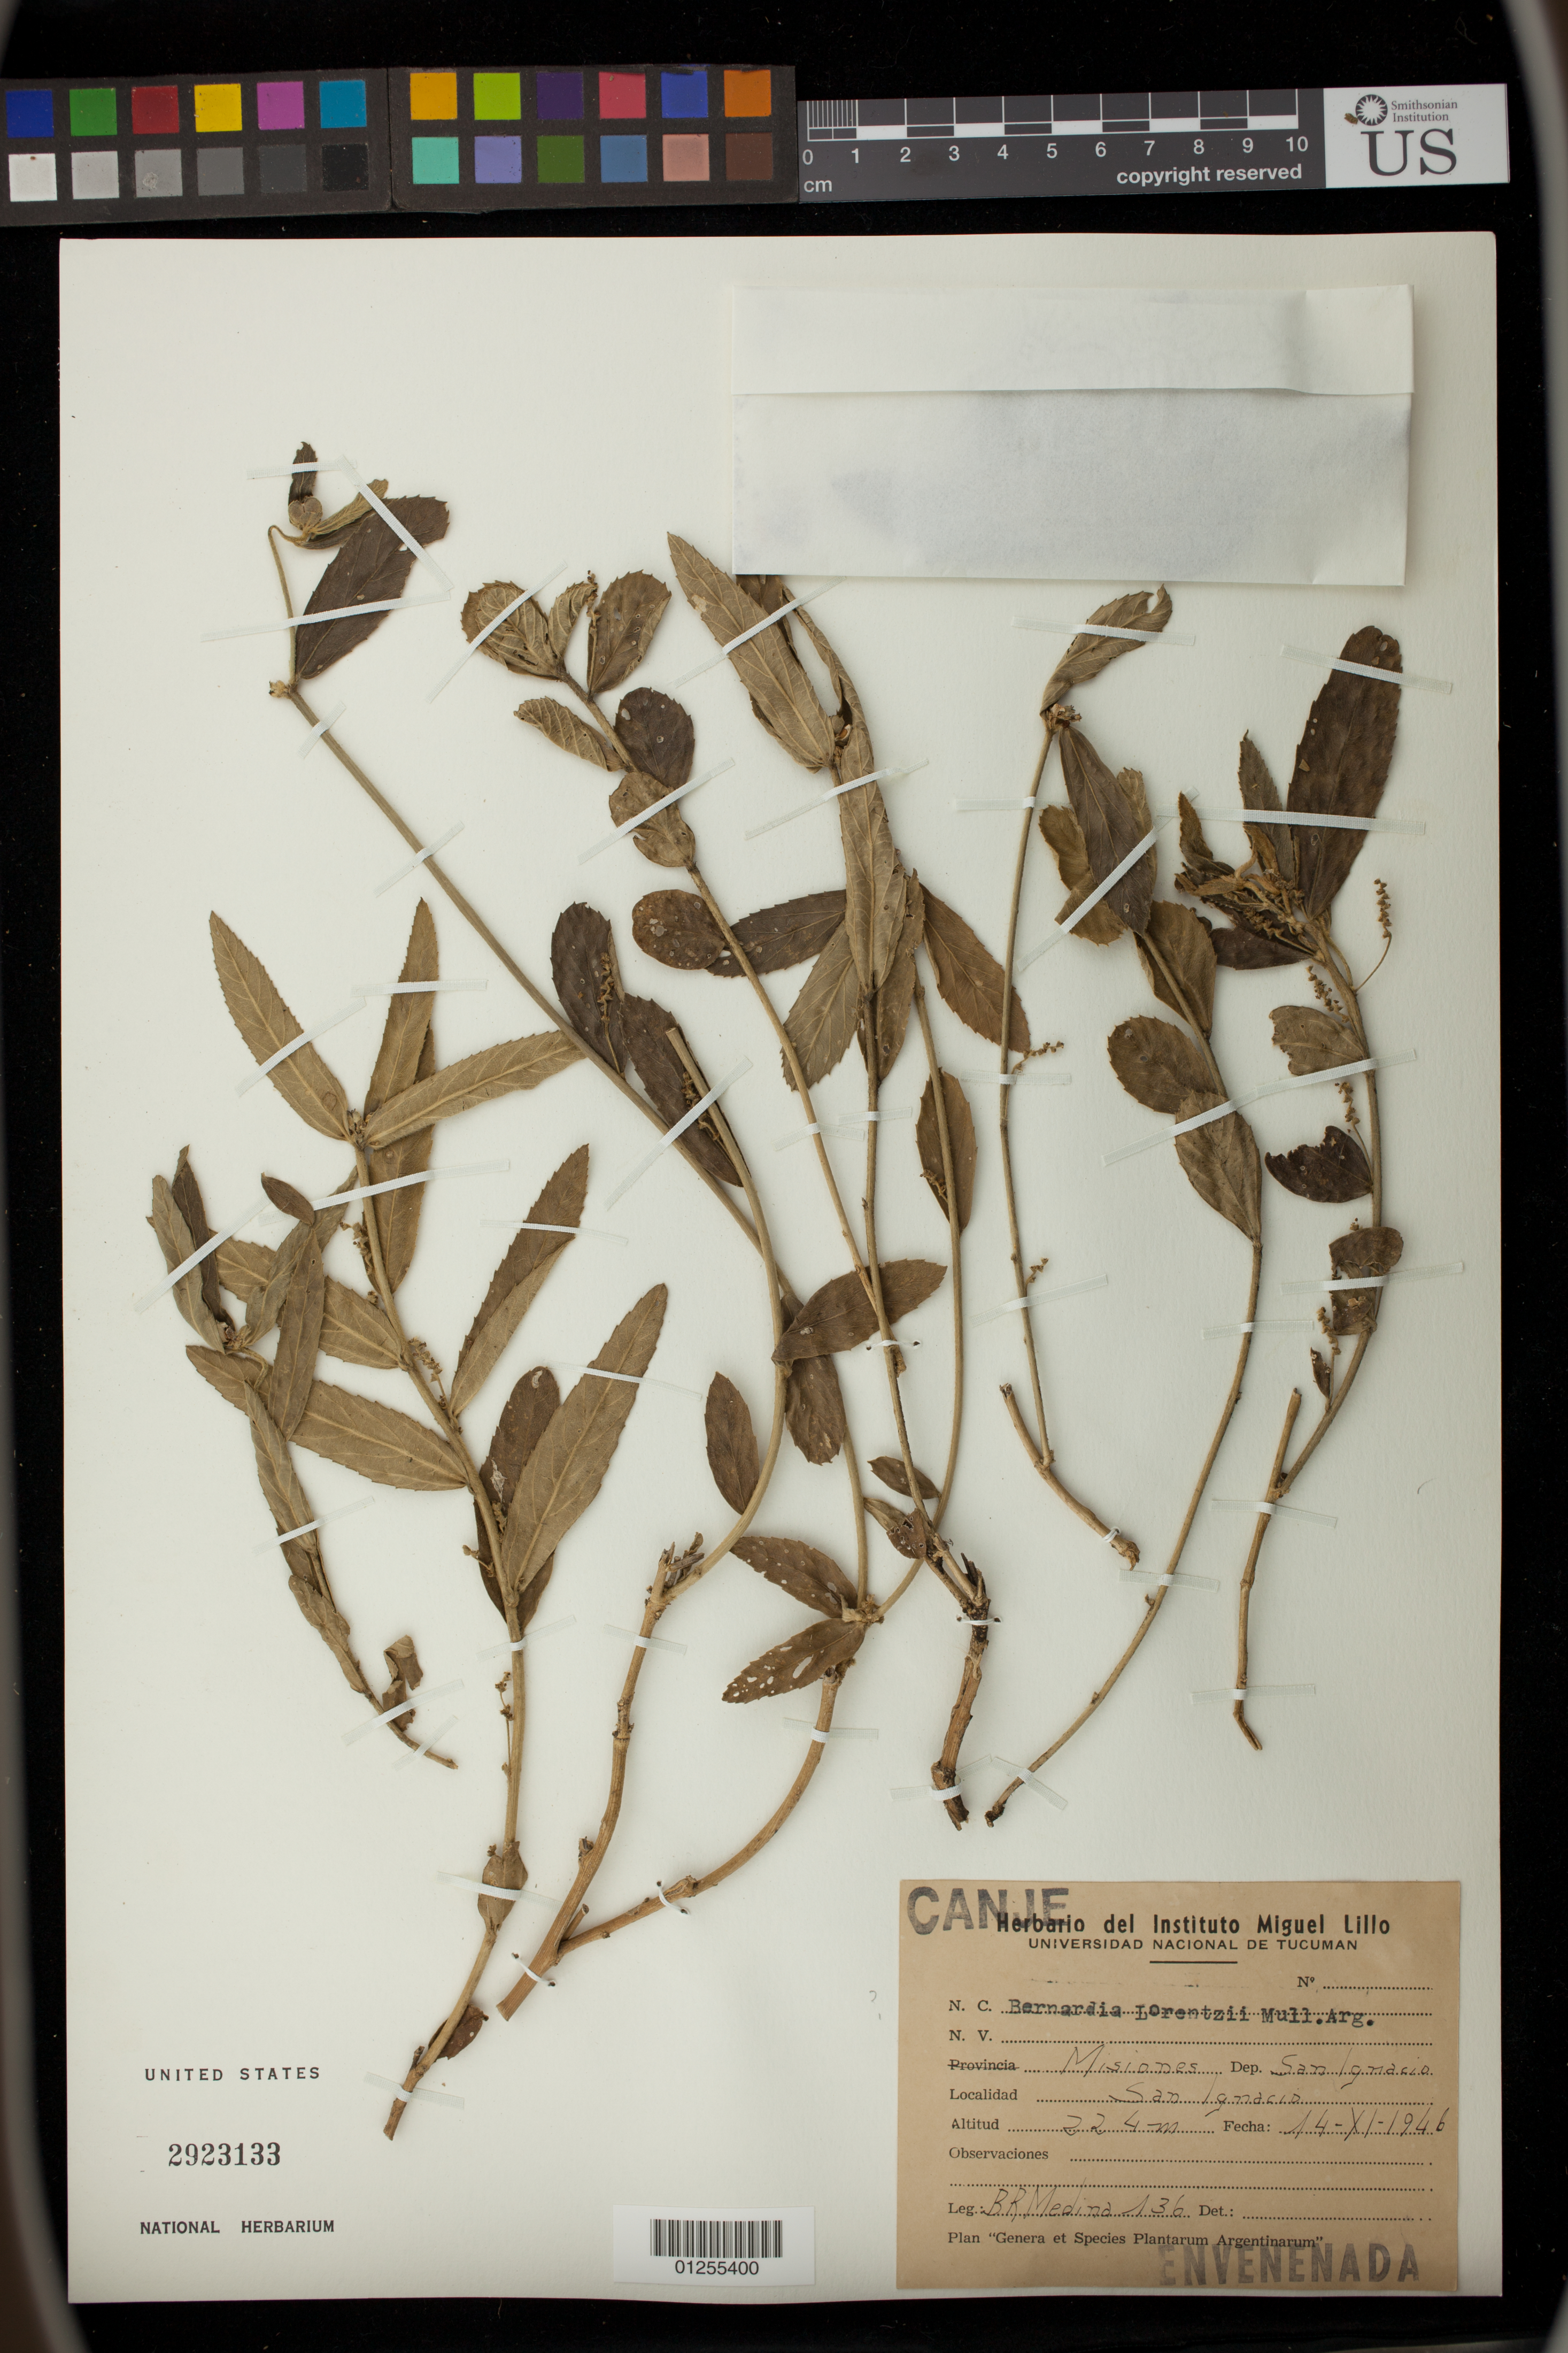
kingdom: Plantae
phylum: Tracheophyta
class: Magnoliopsida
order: Malpighiales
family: Euphorbiaceae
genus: Bernardia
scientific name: Bernardia lorentzii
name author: Müll. Arg.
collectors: B. Medina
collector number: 136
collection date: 1946-11-14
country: Argentina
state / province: Misiones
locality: Dep. San Ignacio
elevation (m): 224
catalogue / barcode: US 2923133